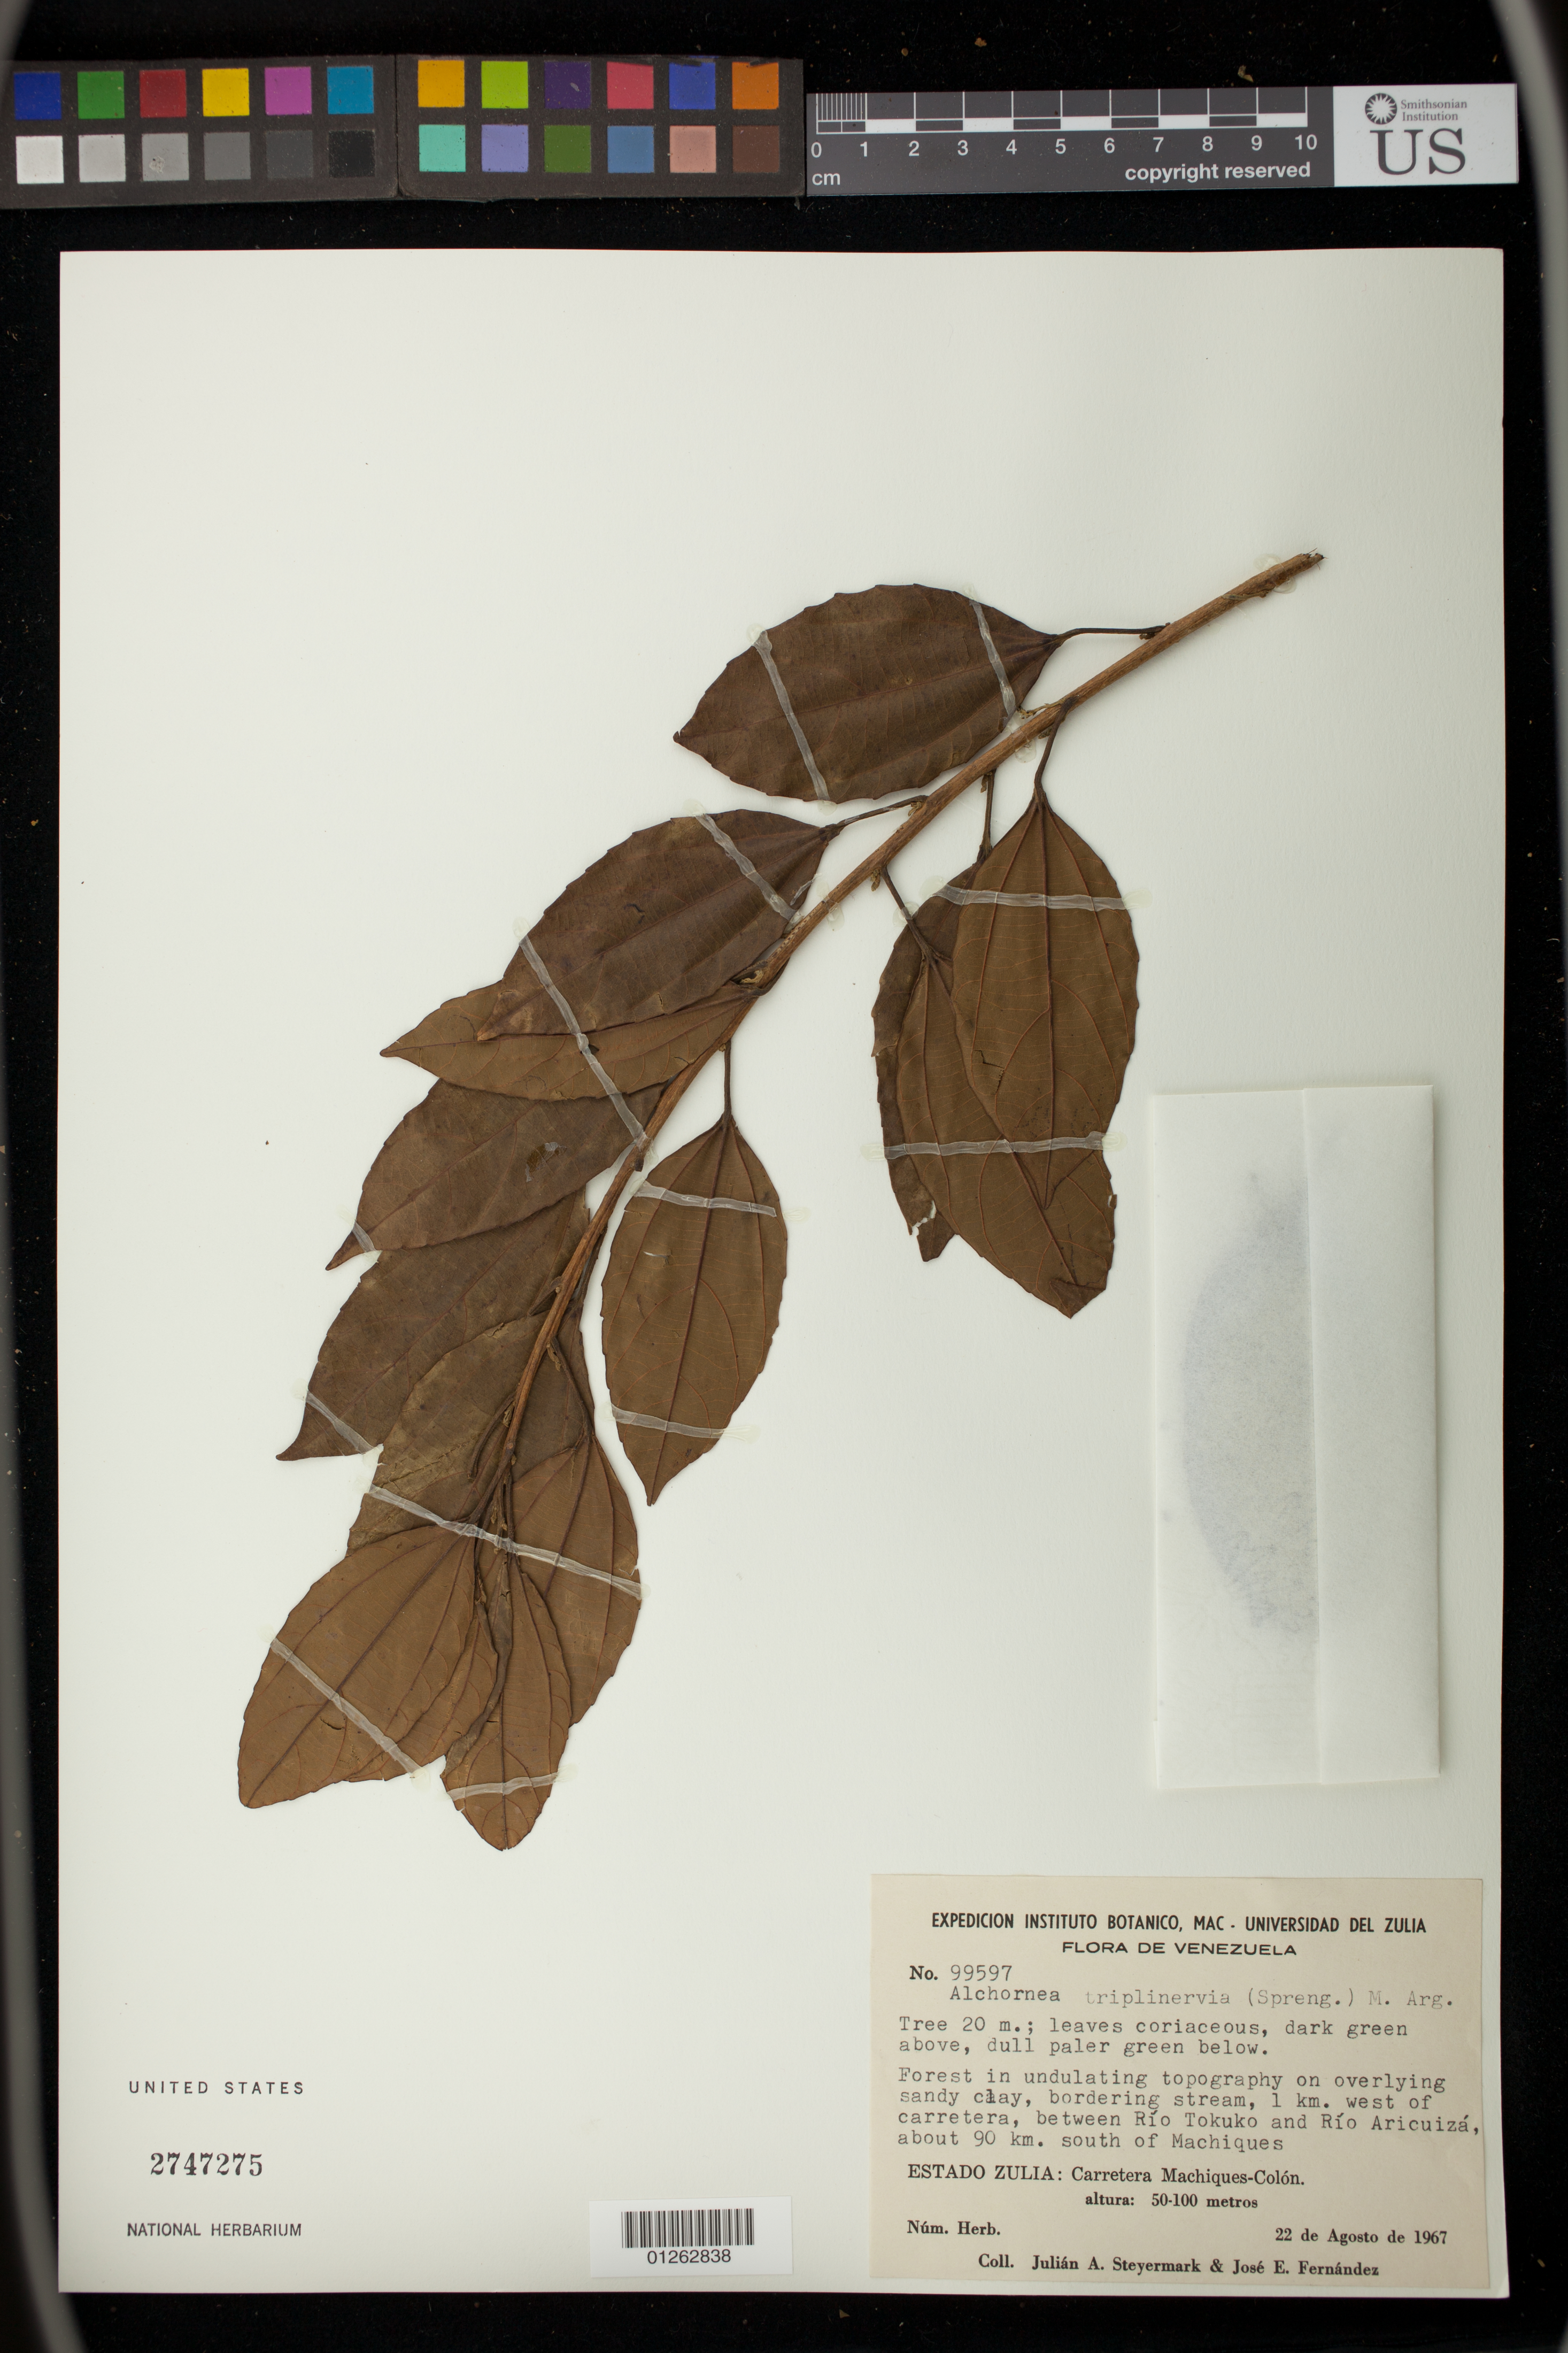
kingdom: Plantae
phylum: Tracheophyta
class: Magnoliopsida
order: Malpighiales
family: Euphorbiaceae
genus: Alchornea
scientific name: Alchornea triplinervia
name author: (Spreng.) Müll. Arg.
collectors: J. Steyermark & J. Fernández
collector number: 99597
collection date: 1967-08-22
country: Venezuela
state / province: Zulia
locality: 1 km. west of carretera, between Rio Tokuko and Rio Aricuiza, about 90 km. south of Machiques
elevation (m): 50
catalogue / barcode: US 2747275